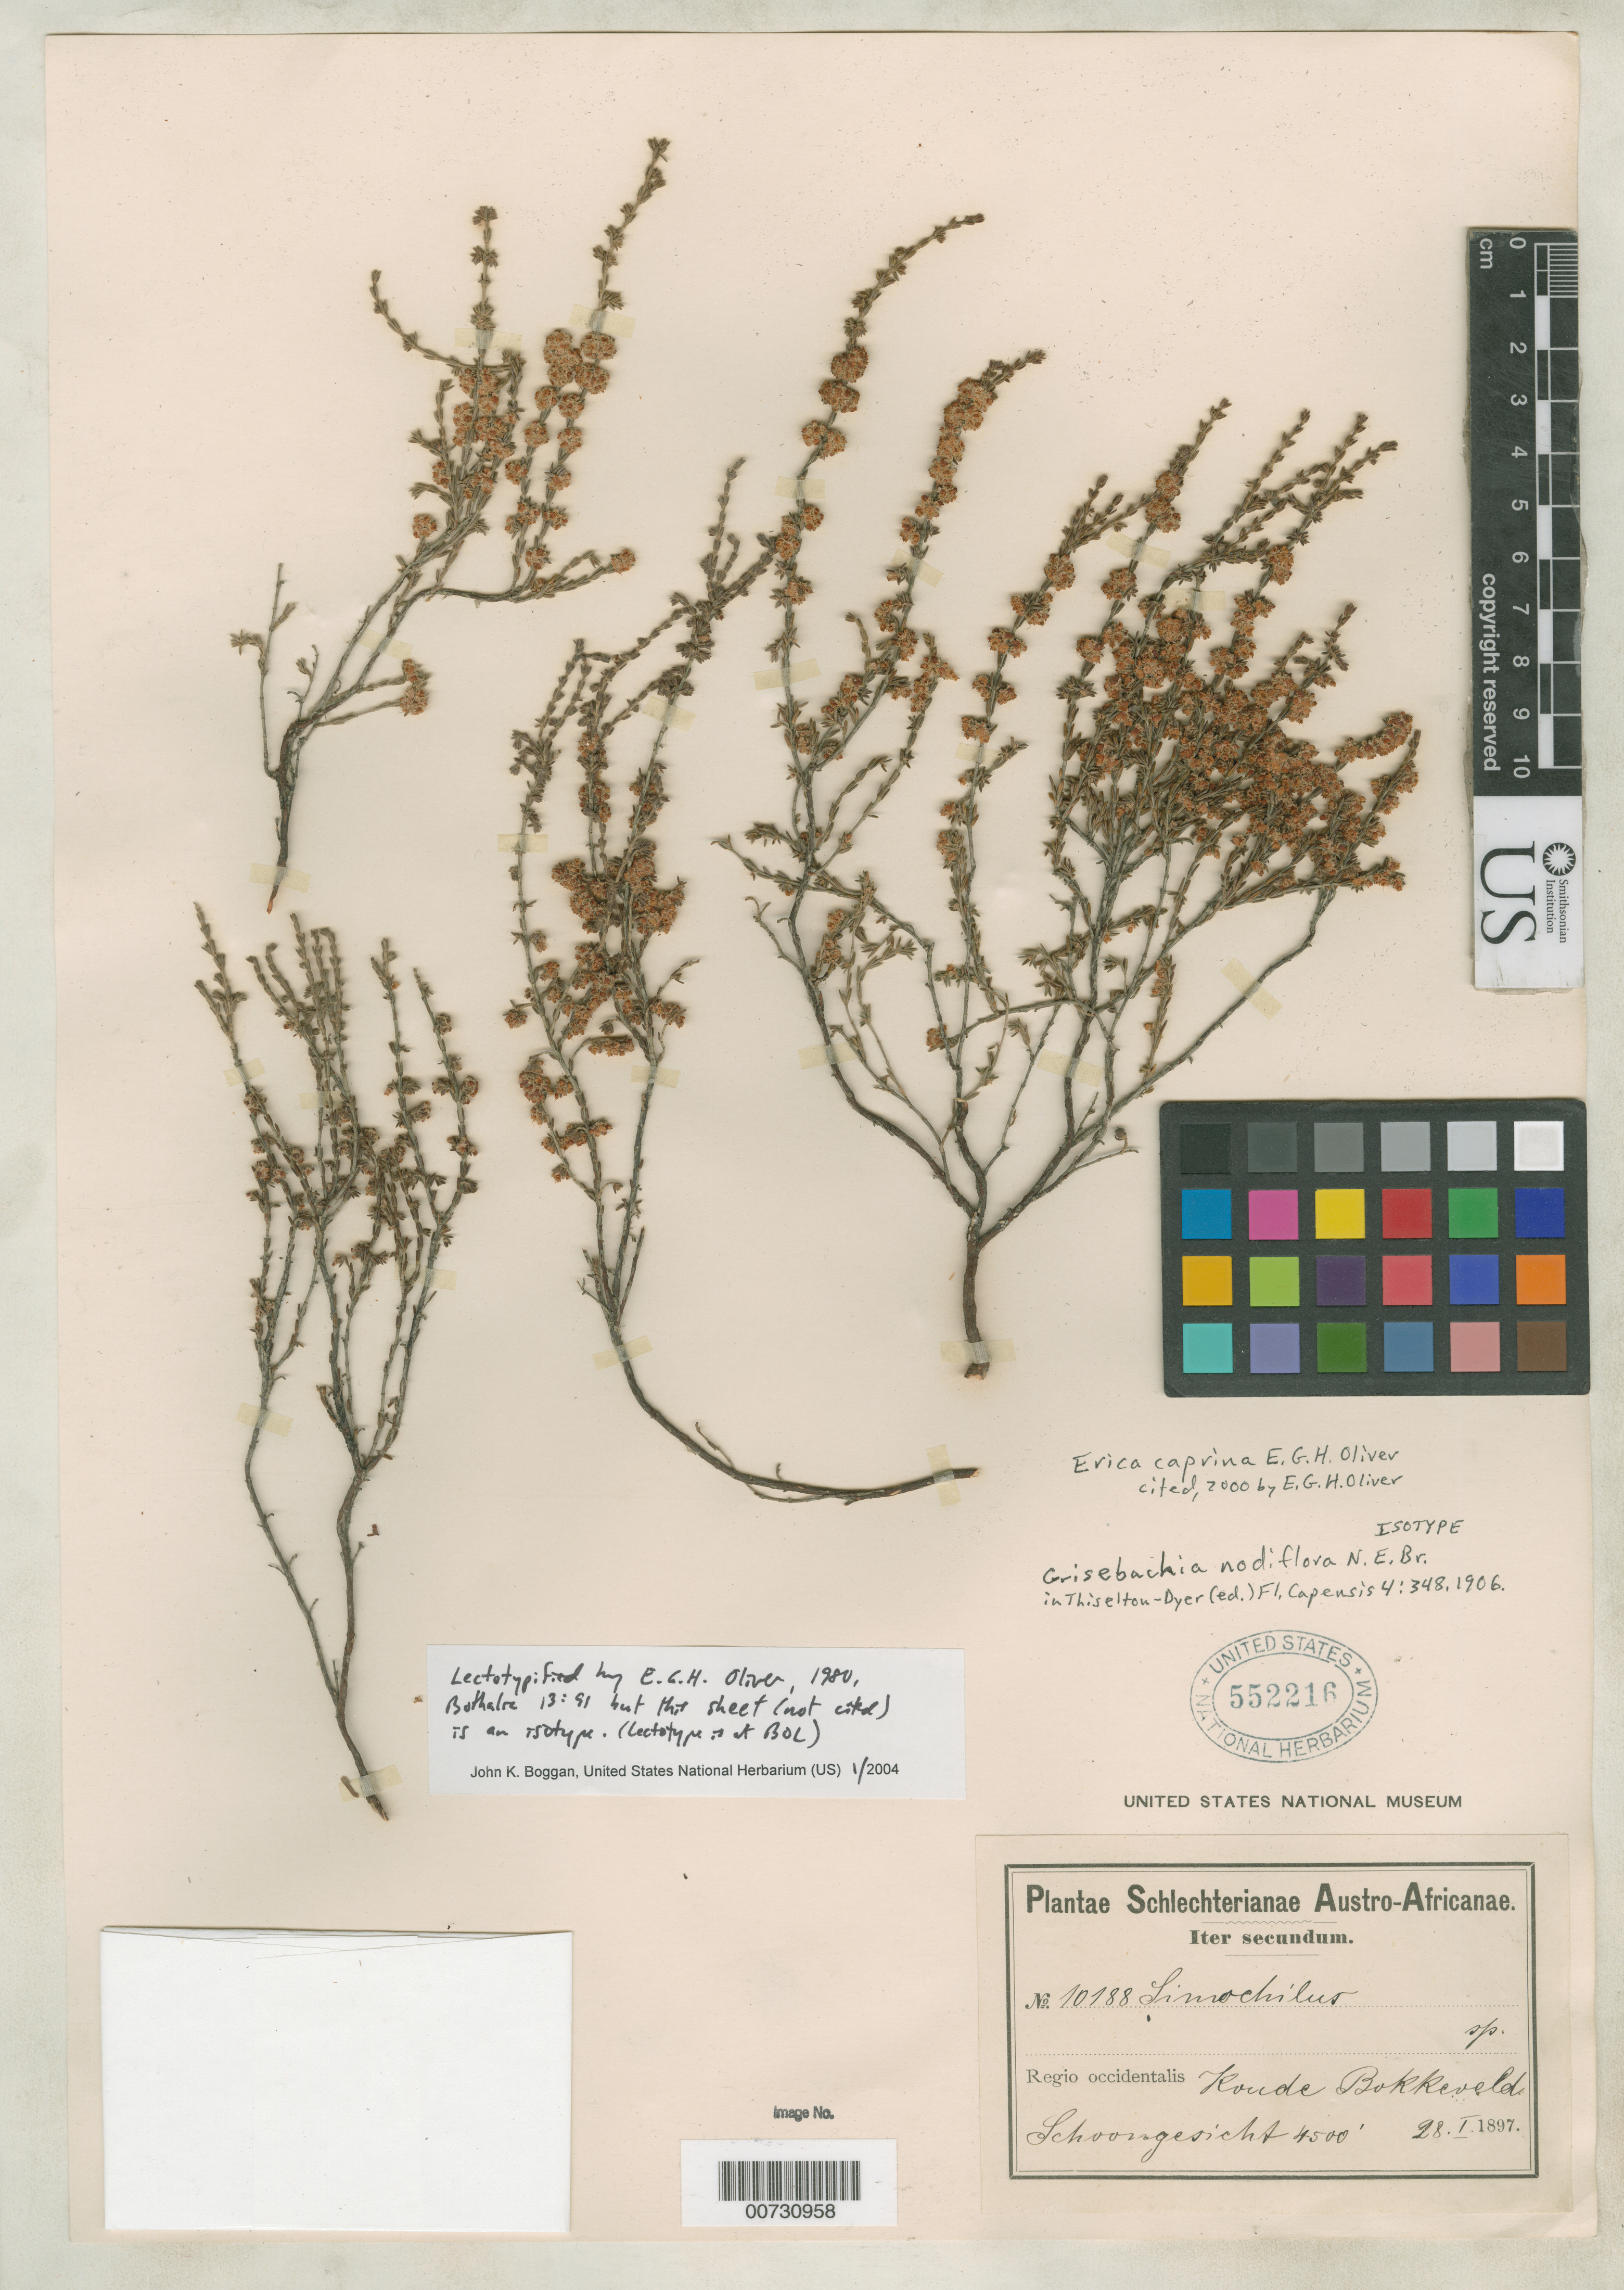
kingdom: Plantae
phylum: Tracheophyta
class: Magnoliopsida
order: Ericales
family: Ericaceae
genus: Grisebachia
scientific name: Grisebachia nodiflora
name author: N.E. Br. in Dyer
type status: Isotype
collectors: F. R. R. Schlechter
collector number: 10188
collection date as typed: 28 Jan 1897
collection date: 1897-01-28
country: South Africa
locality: Regio occidentalis, Koude Bokkeveld, Schoongesicht.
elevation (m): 1372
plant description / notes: Collection (but not US sheet) cited 2000 by E.G.H. Oliver, Contr. Bolus Herb. 19.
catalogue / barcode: US 552216